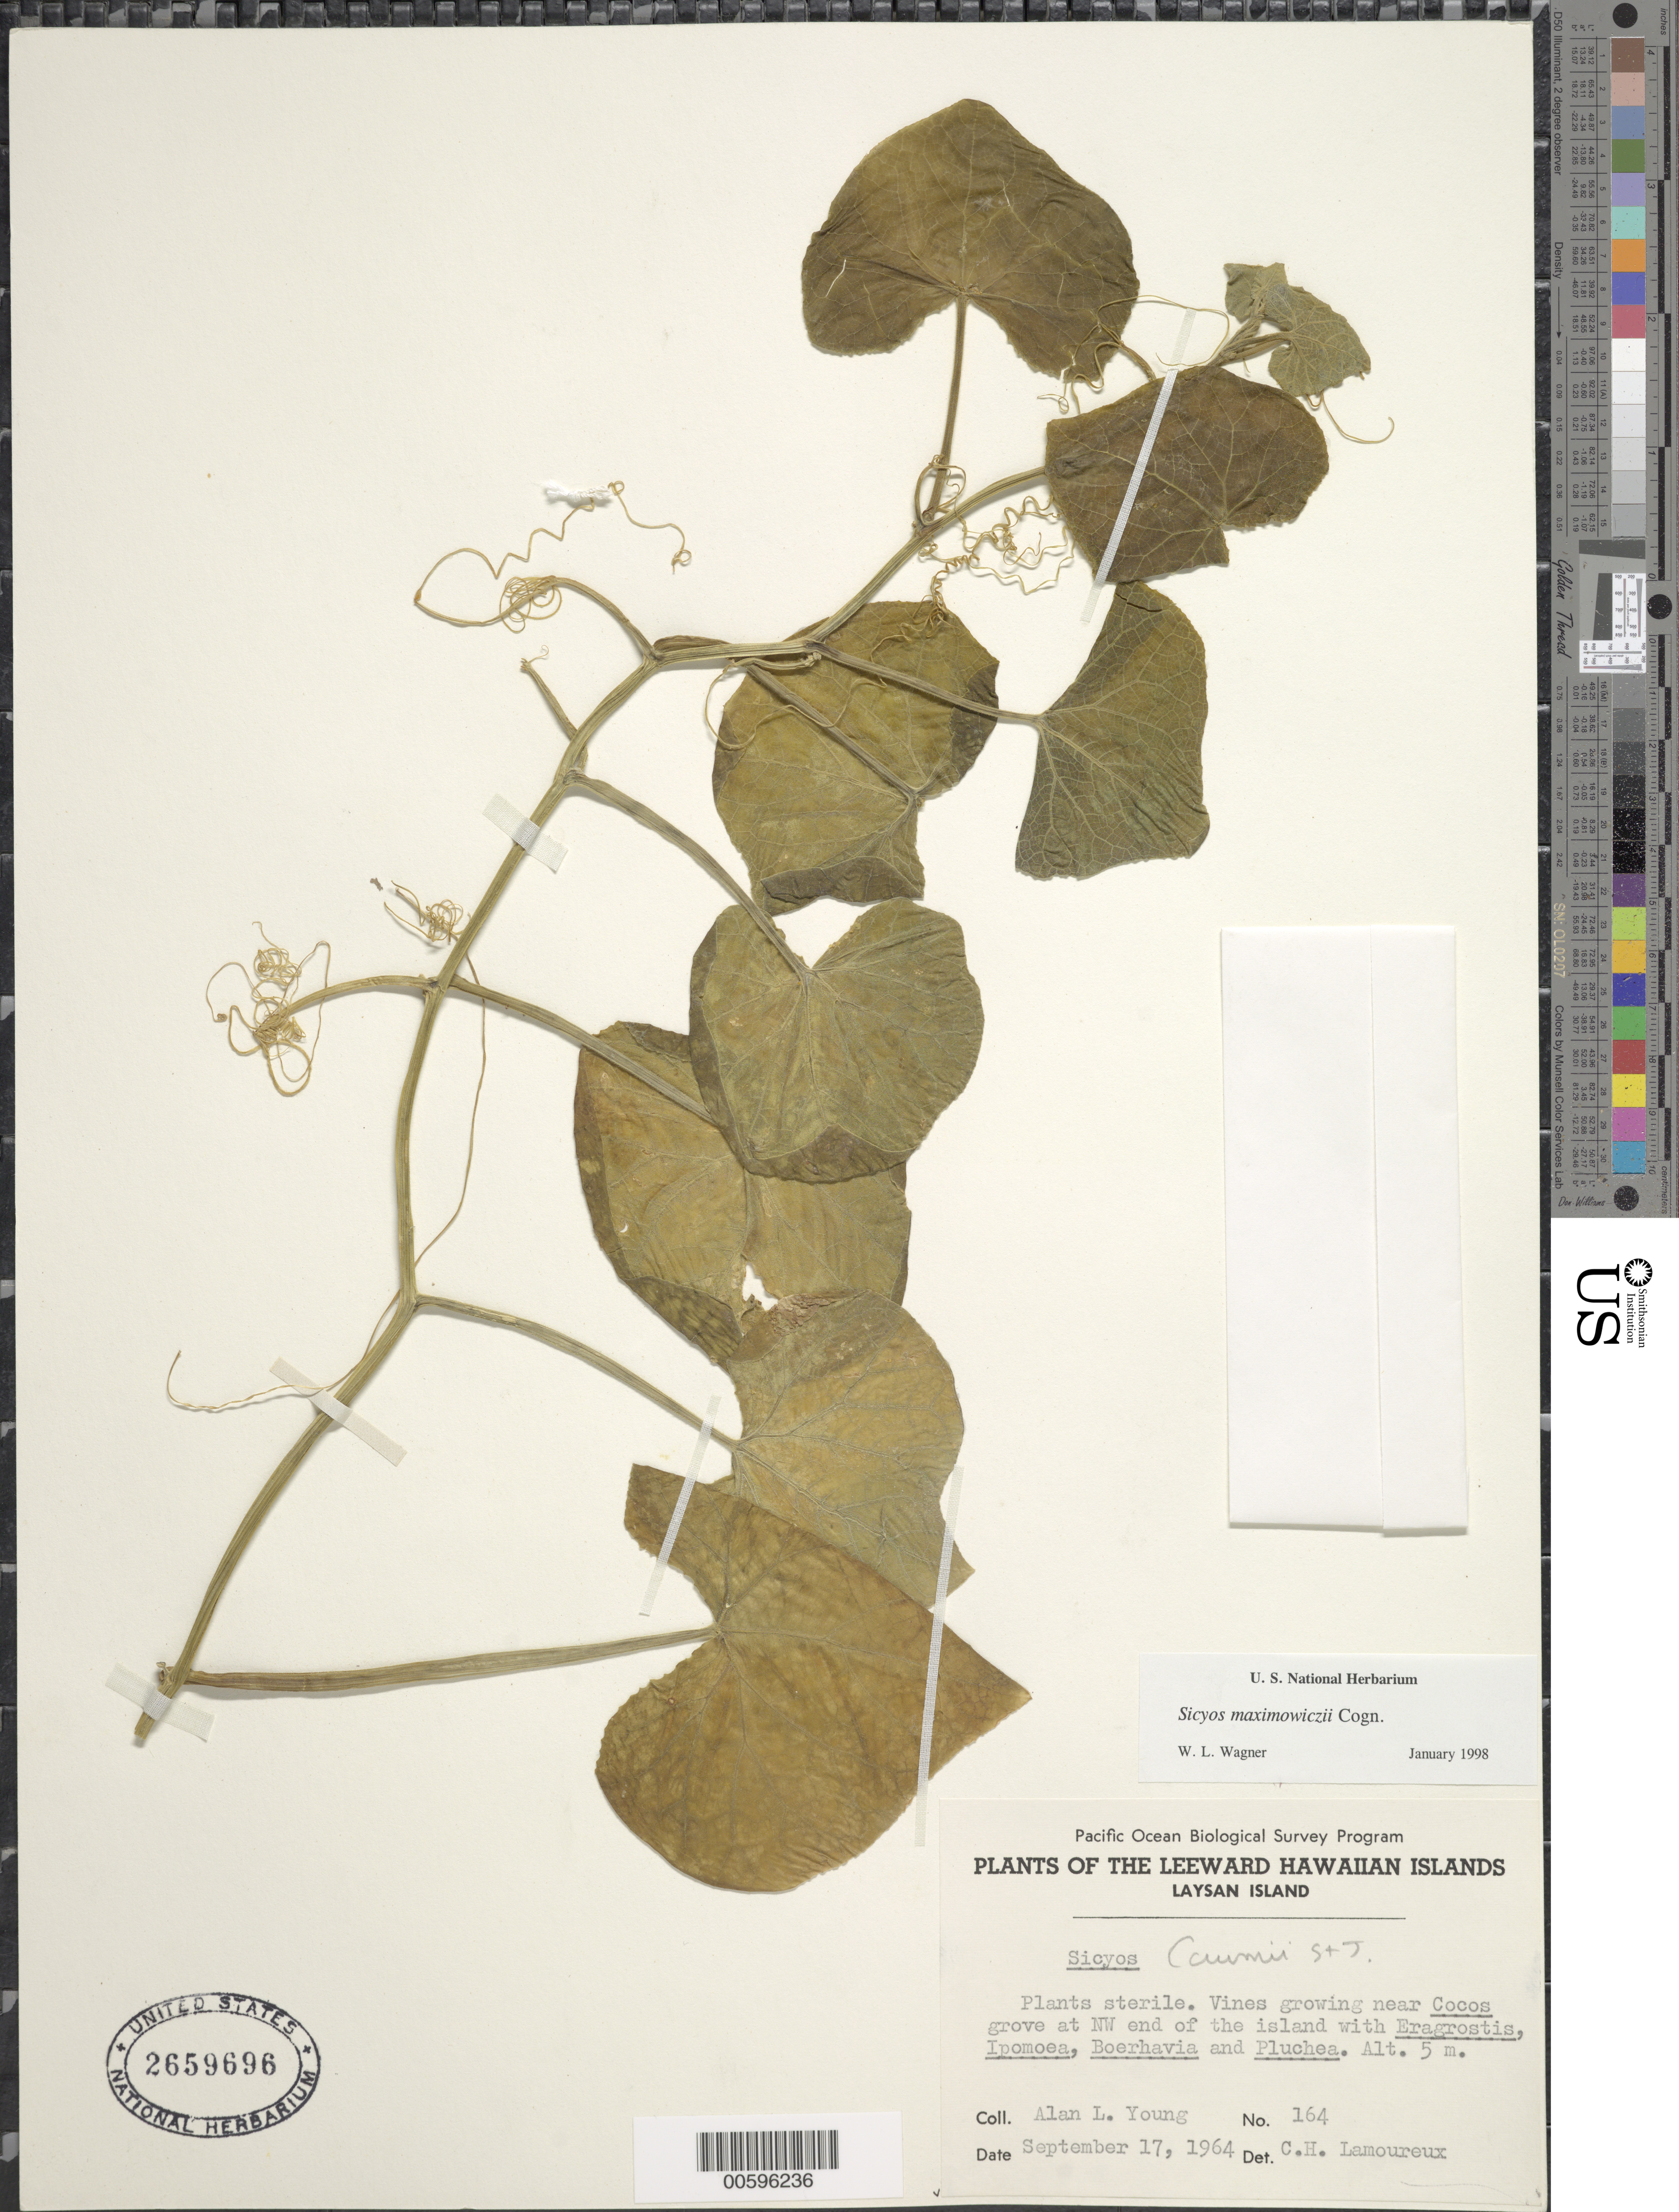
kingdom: Plantae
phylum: Tracheophyta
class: Magnoliopsida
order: Cucurbitales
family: Cucurbitaceae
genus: Sicyos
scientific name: Sicyos maximowiczii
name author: Cogn.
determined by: Wagner, W. L., (BOT), Smithsonian Institution - National Museum of Natural History (UNITED STATES)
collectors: A. Young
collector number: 164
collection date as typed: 17 Sep 1964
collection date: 1964-09-17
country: United States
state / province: Hawaii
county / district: Honolulu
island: Laysan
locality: NW end of the island.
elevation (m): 5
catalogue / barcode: US 2659696